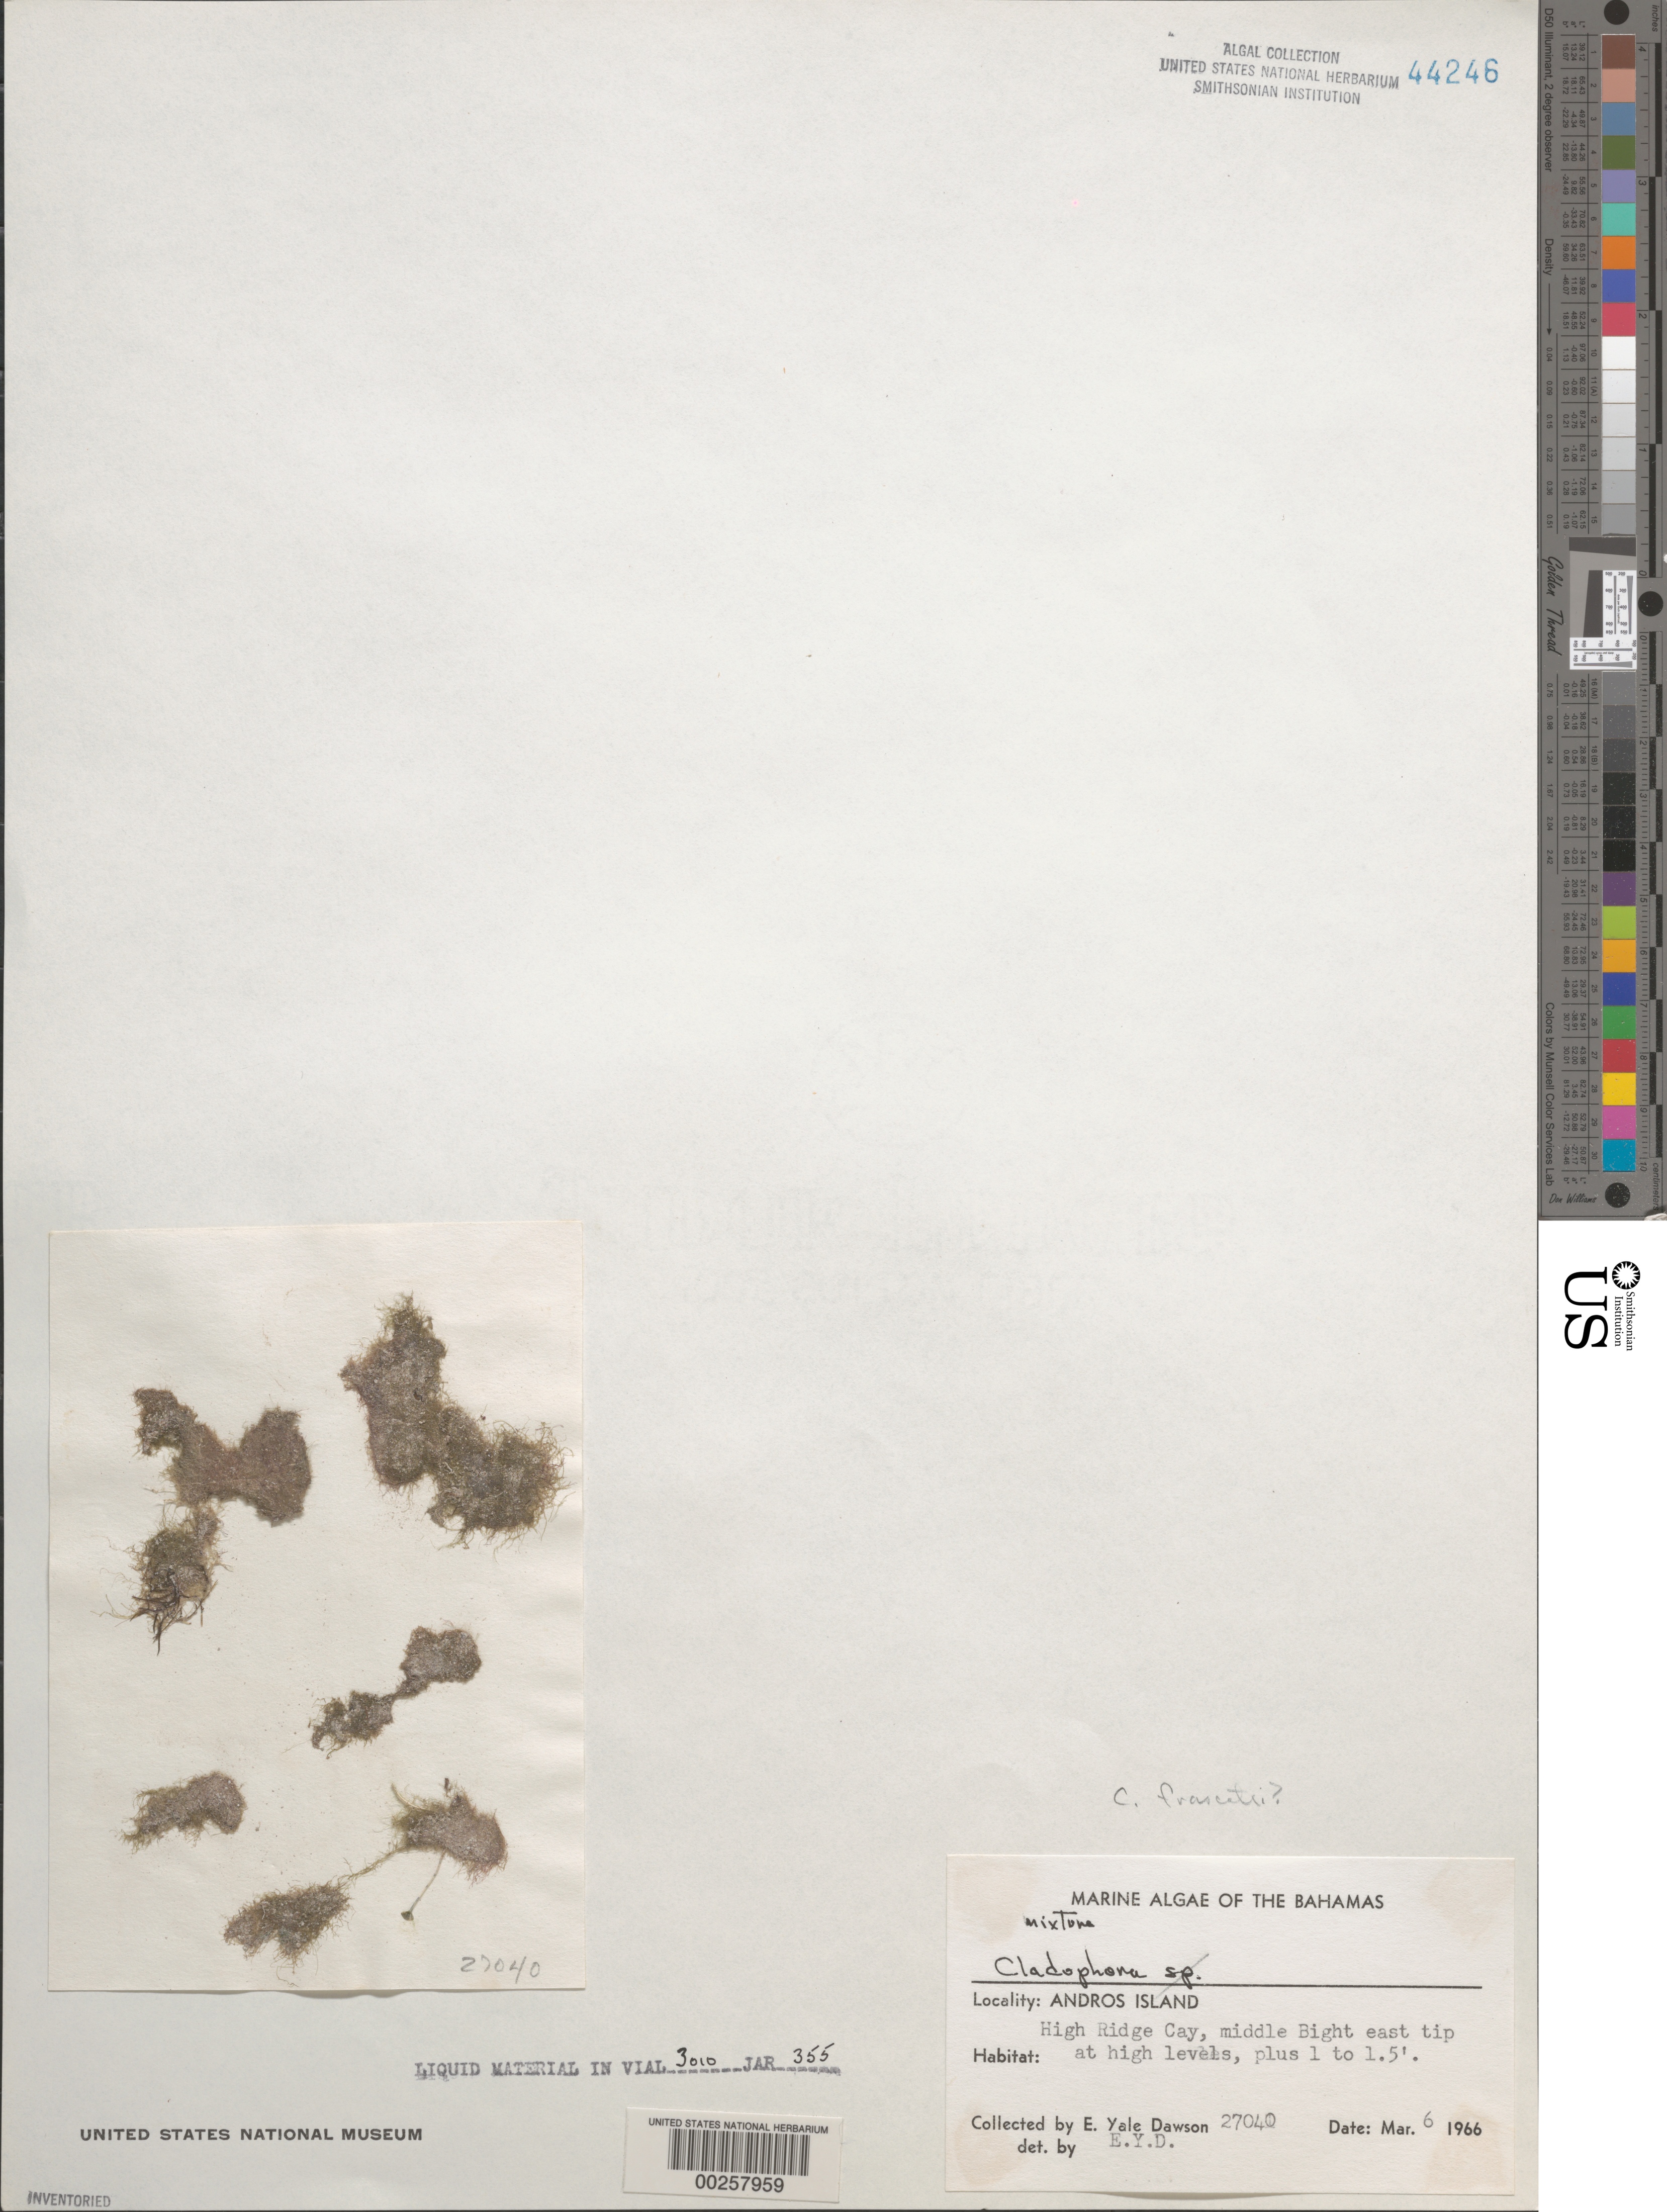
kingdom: Plantae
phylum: Chlorophyta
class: Ulvophyceae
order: Cladophorales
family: Cladophoraceae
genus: Cladophora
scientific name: Cladophora liebetruthii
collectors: E. Y. Dawson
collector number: EYD 27040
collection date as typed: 06 Mar 1966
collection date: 1966-03-06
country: Bahamas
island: High Ridge Cay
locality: Middle Bight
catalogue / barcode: US 44246